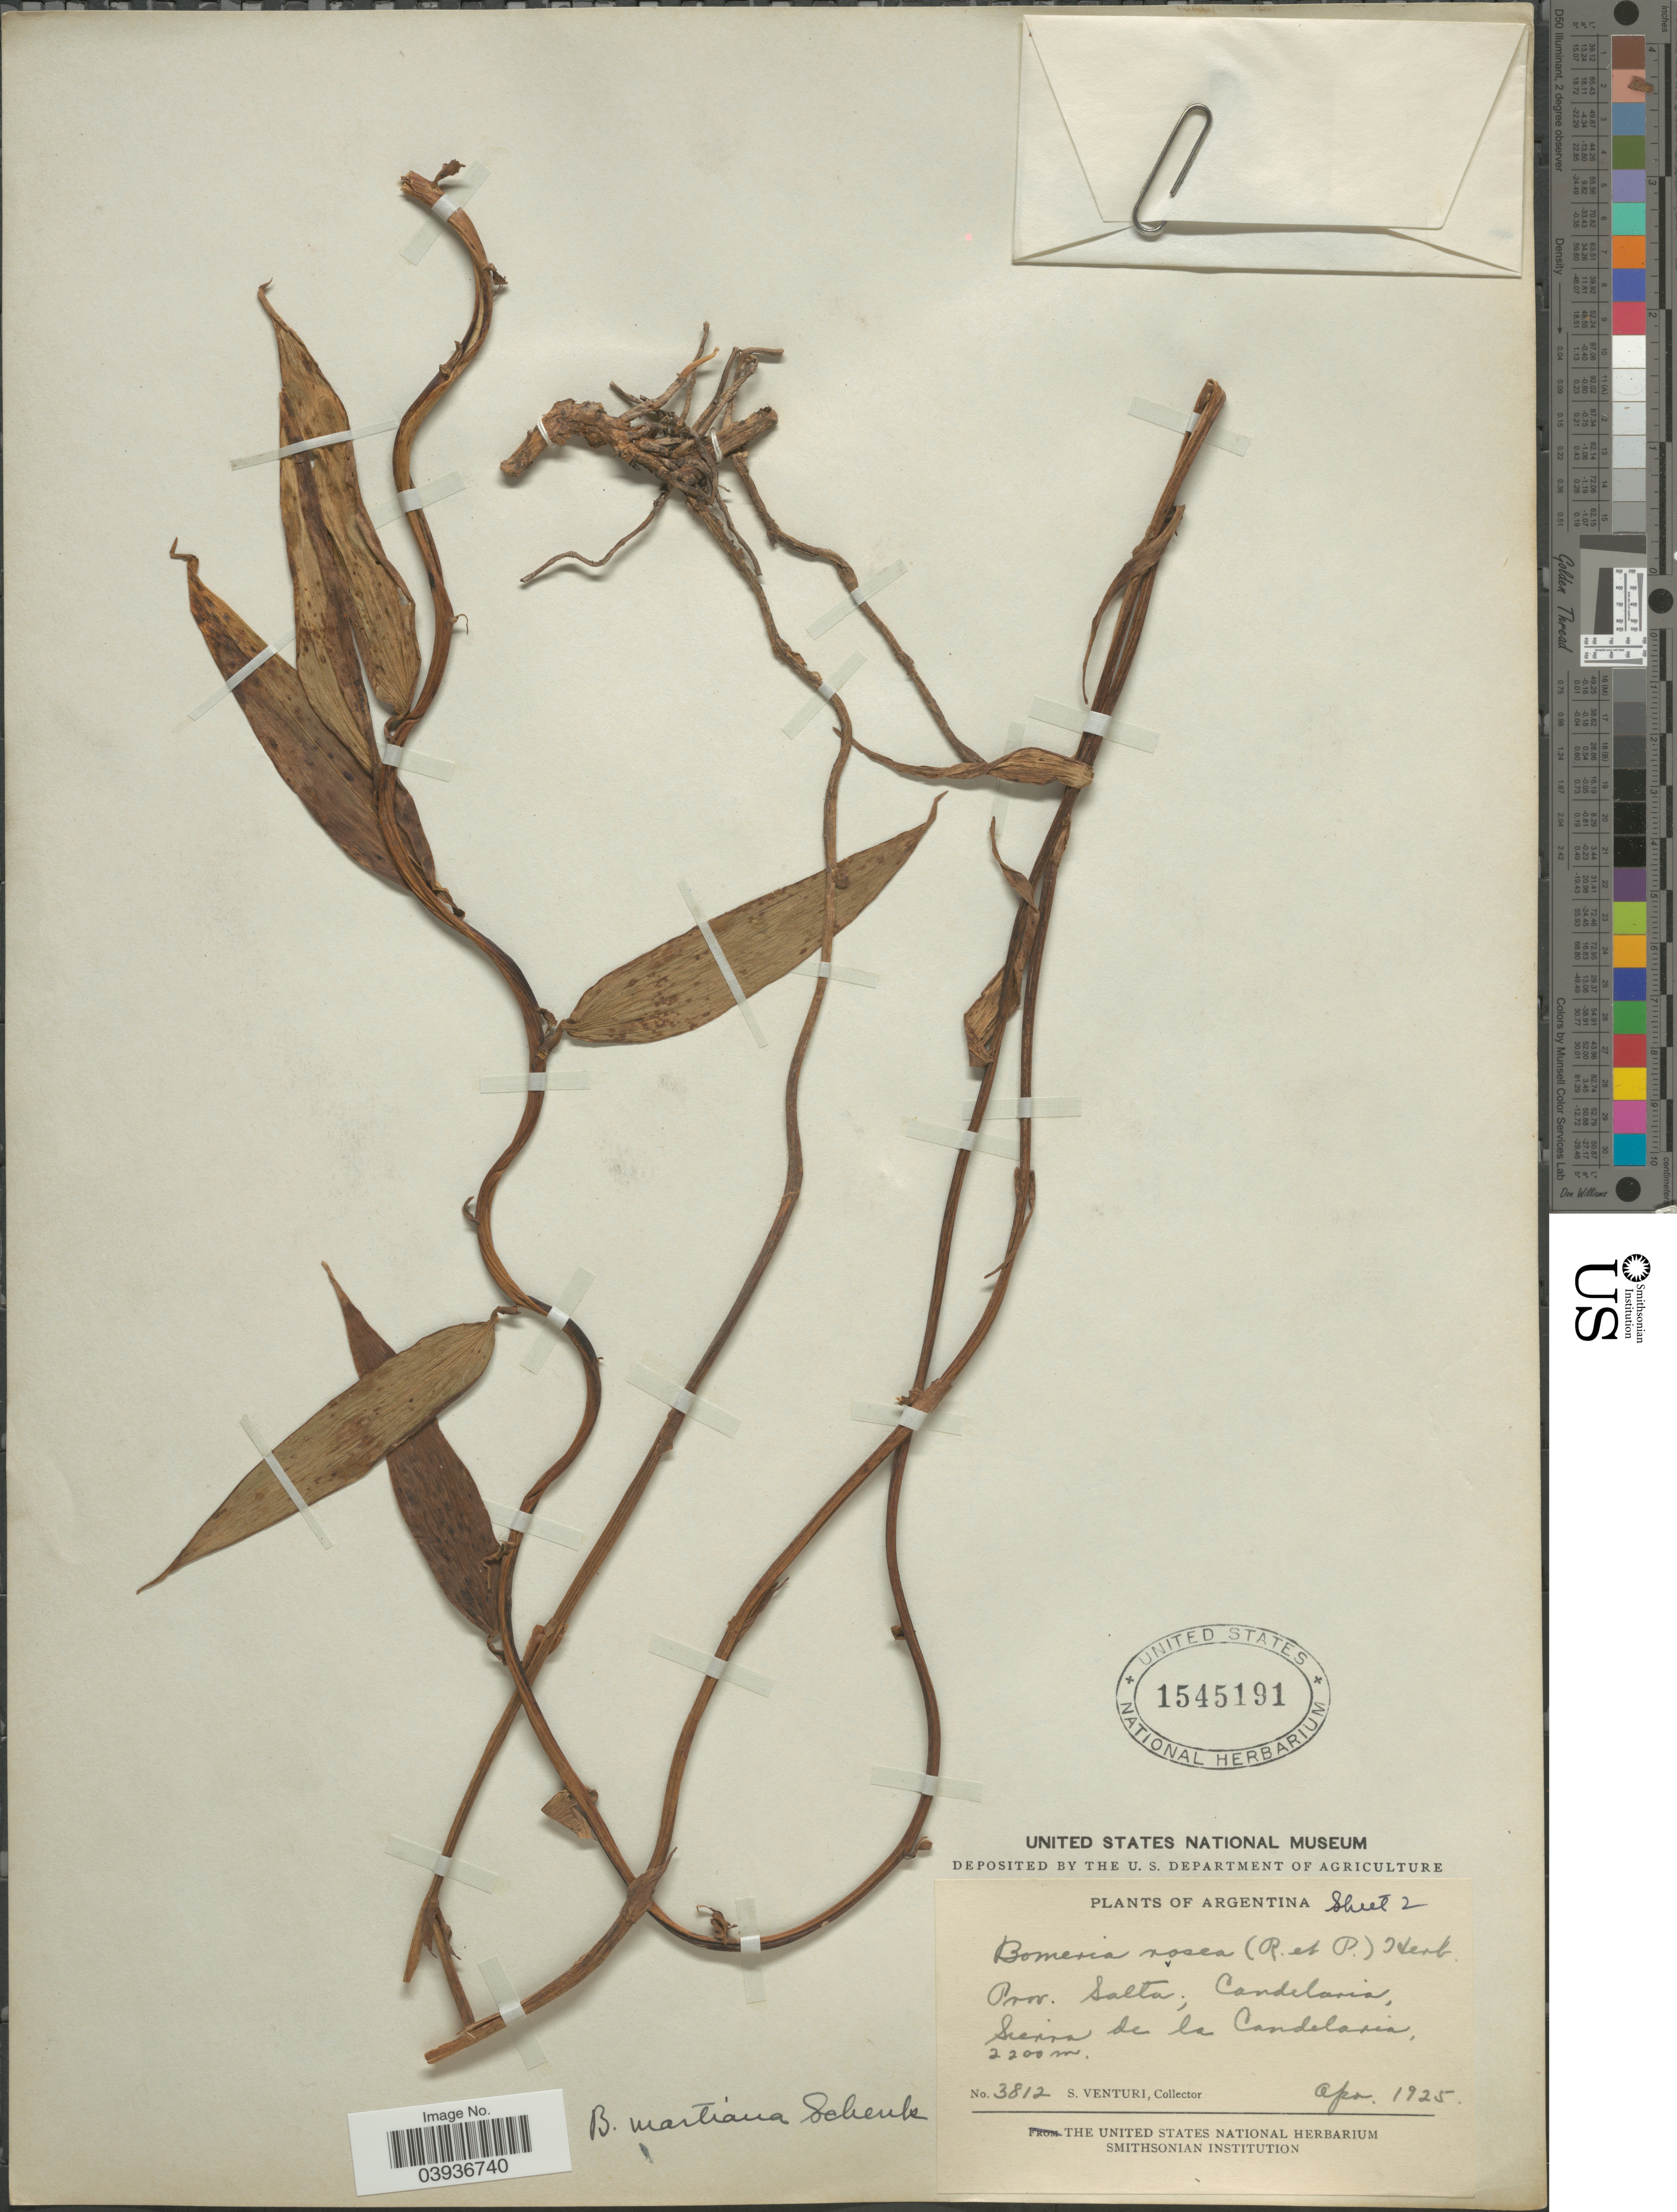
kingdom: Plantae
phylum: Tracheophyta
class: Liliopsida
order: Liliales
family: Alstroemeriaceae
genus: Bomarea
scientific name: Bomarea edulis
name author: (Tussac) Herb.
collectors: S. Venturi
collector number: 3812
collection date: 1925-04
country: Argentina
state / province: Salta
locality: Candelaria, Sierra de la Candelaria.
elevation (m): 2200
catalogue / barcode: US 1545191